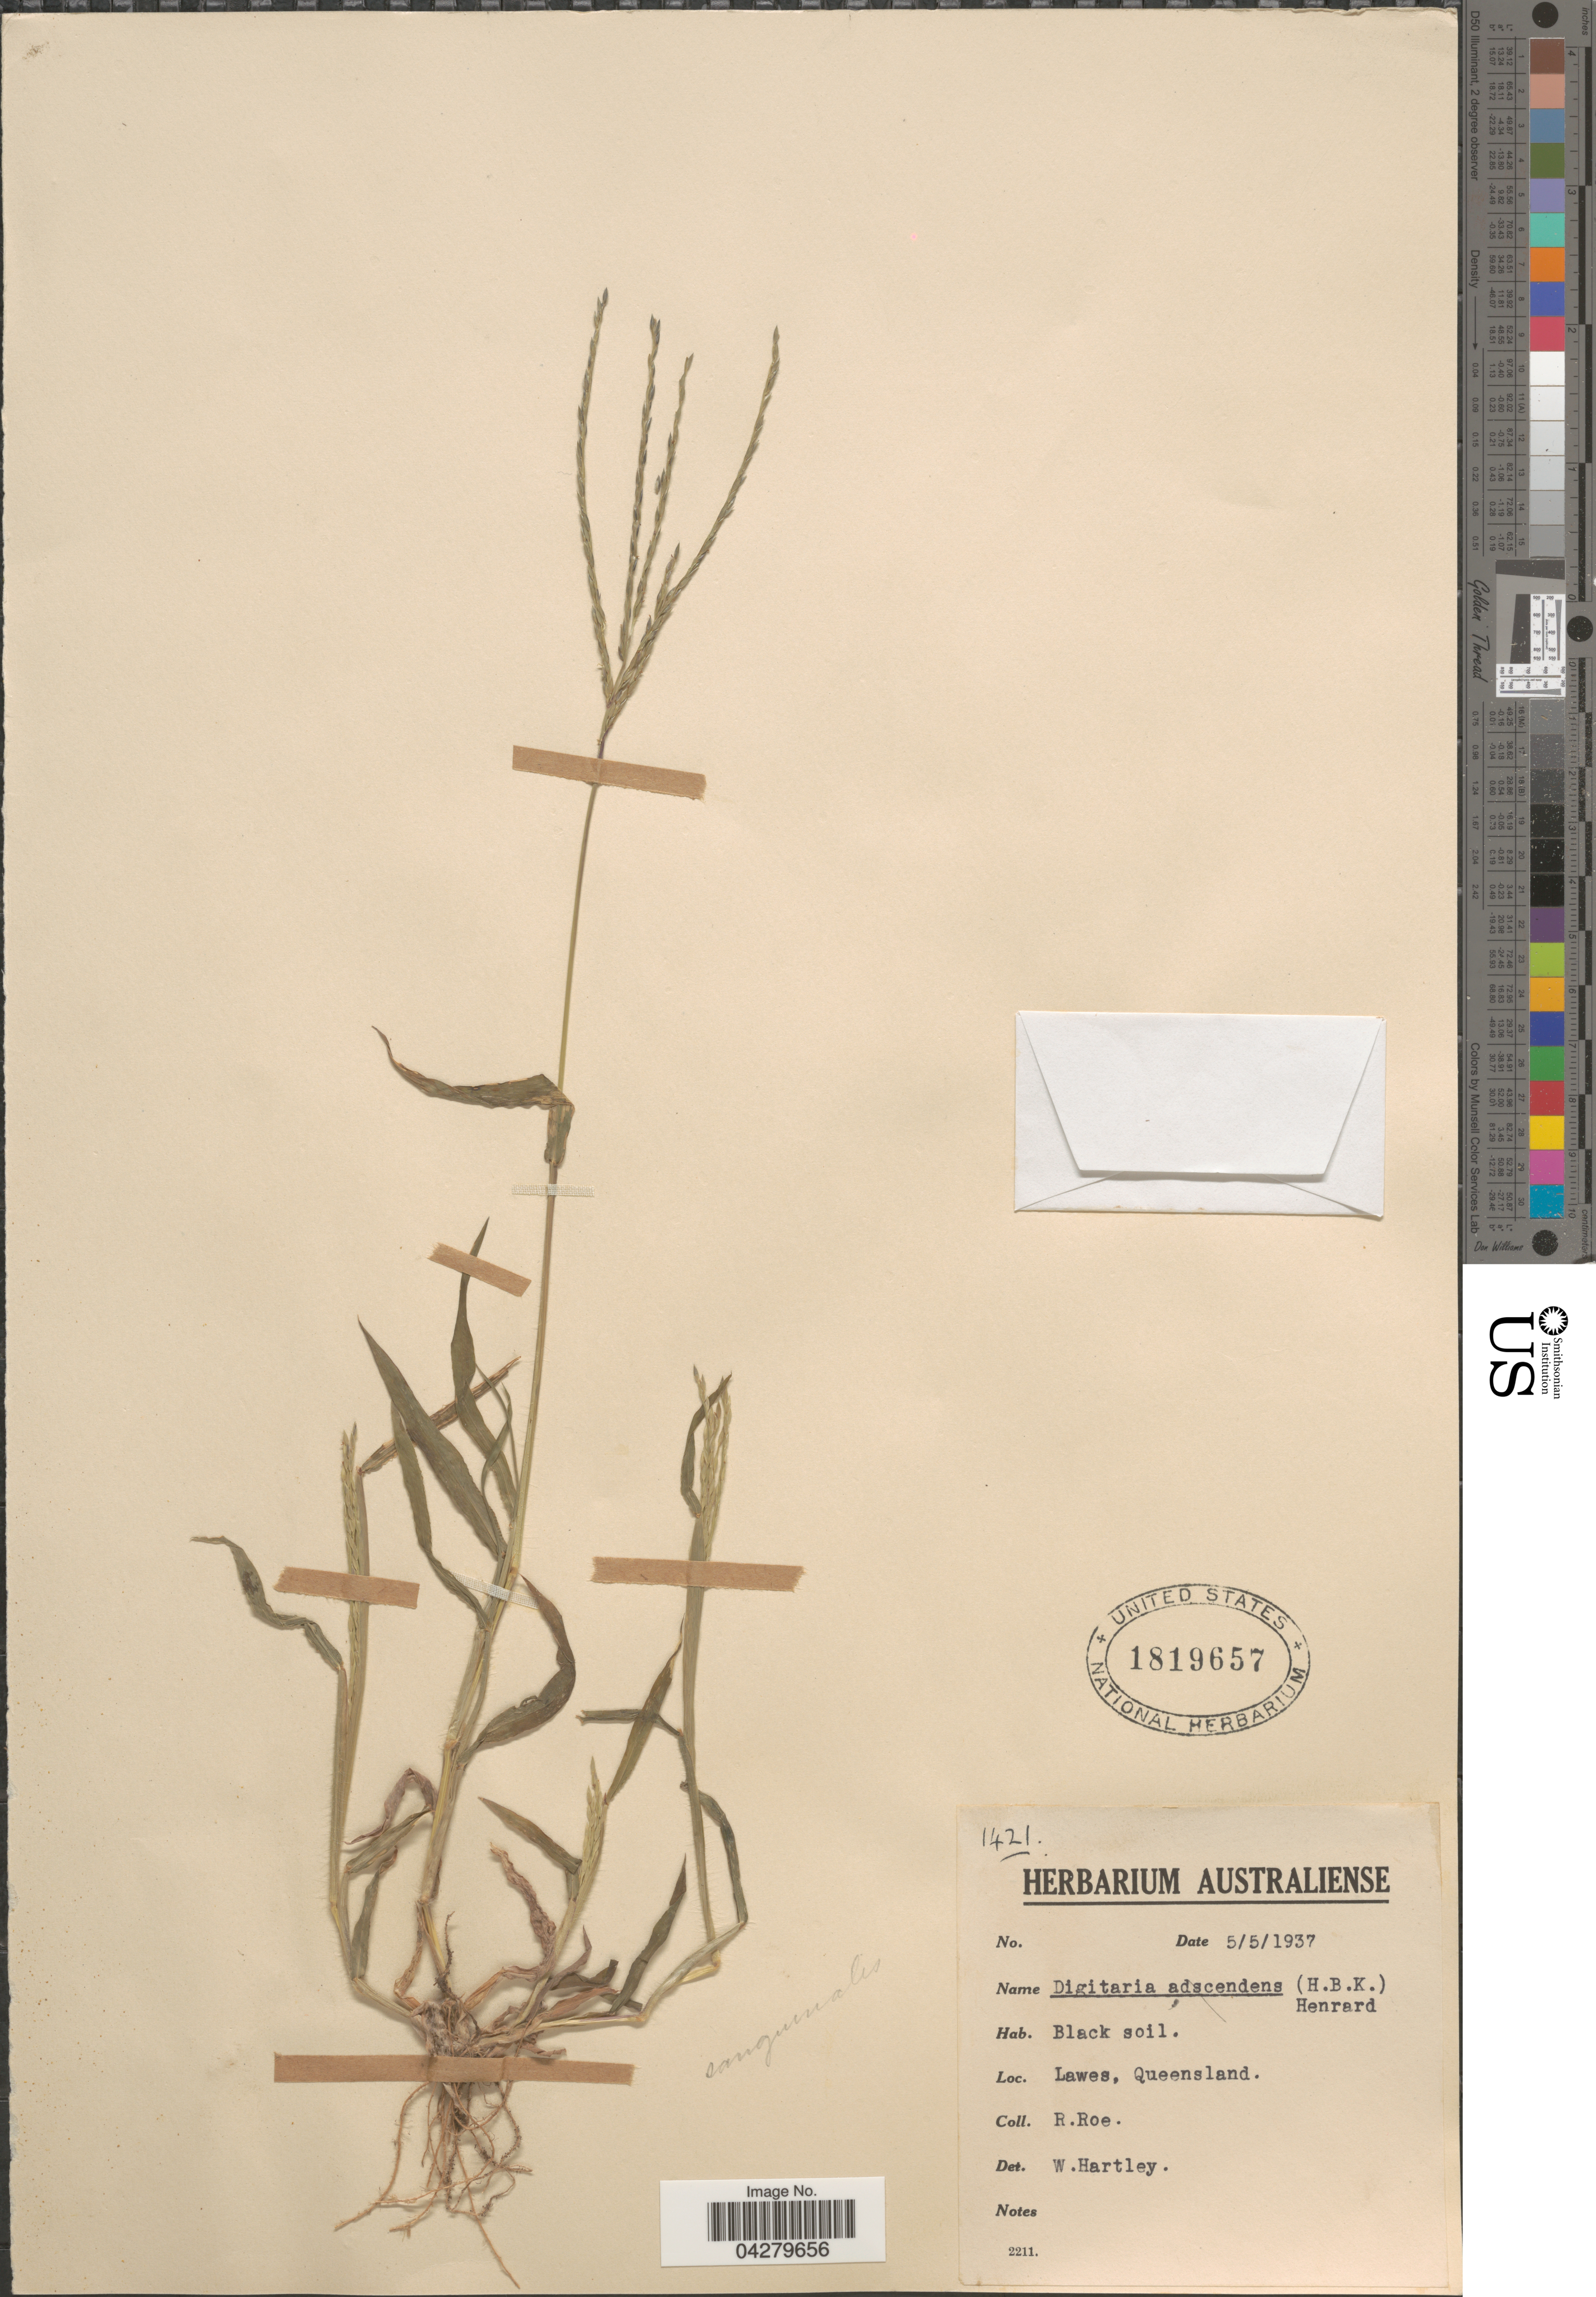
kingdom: Plantae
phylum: Tracheophyta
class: Liliopsida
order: Poales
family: Poaceae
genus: Digitaria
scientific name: Digitaria sanguinalis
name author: (L.) Scop.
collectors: R. Roe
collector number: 1421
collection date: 1937-05-05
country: Australia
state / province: Queensland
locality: Lawes.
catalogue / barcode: US 1819657